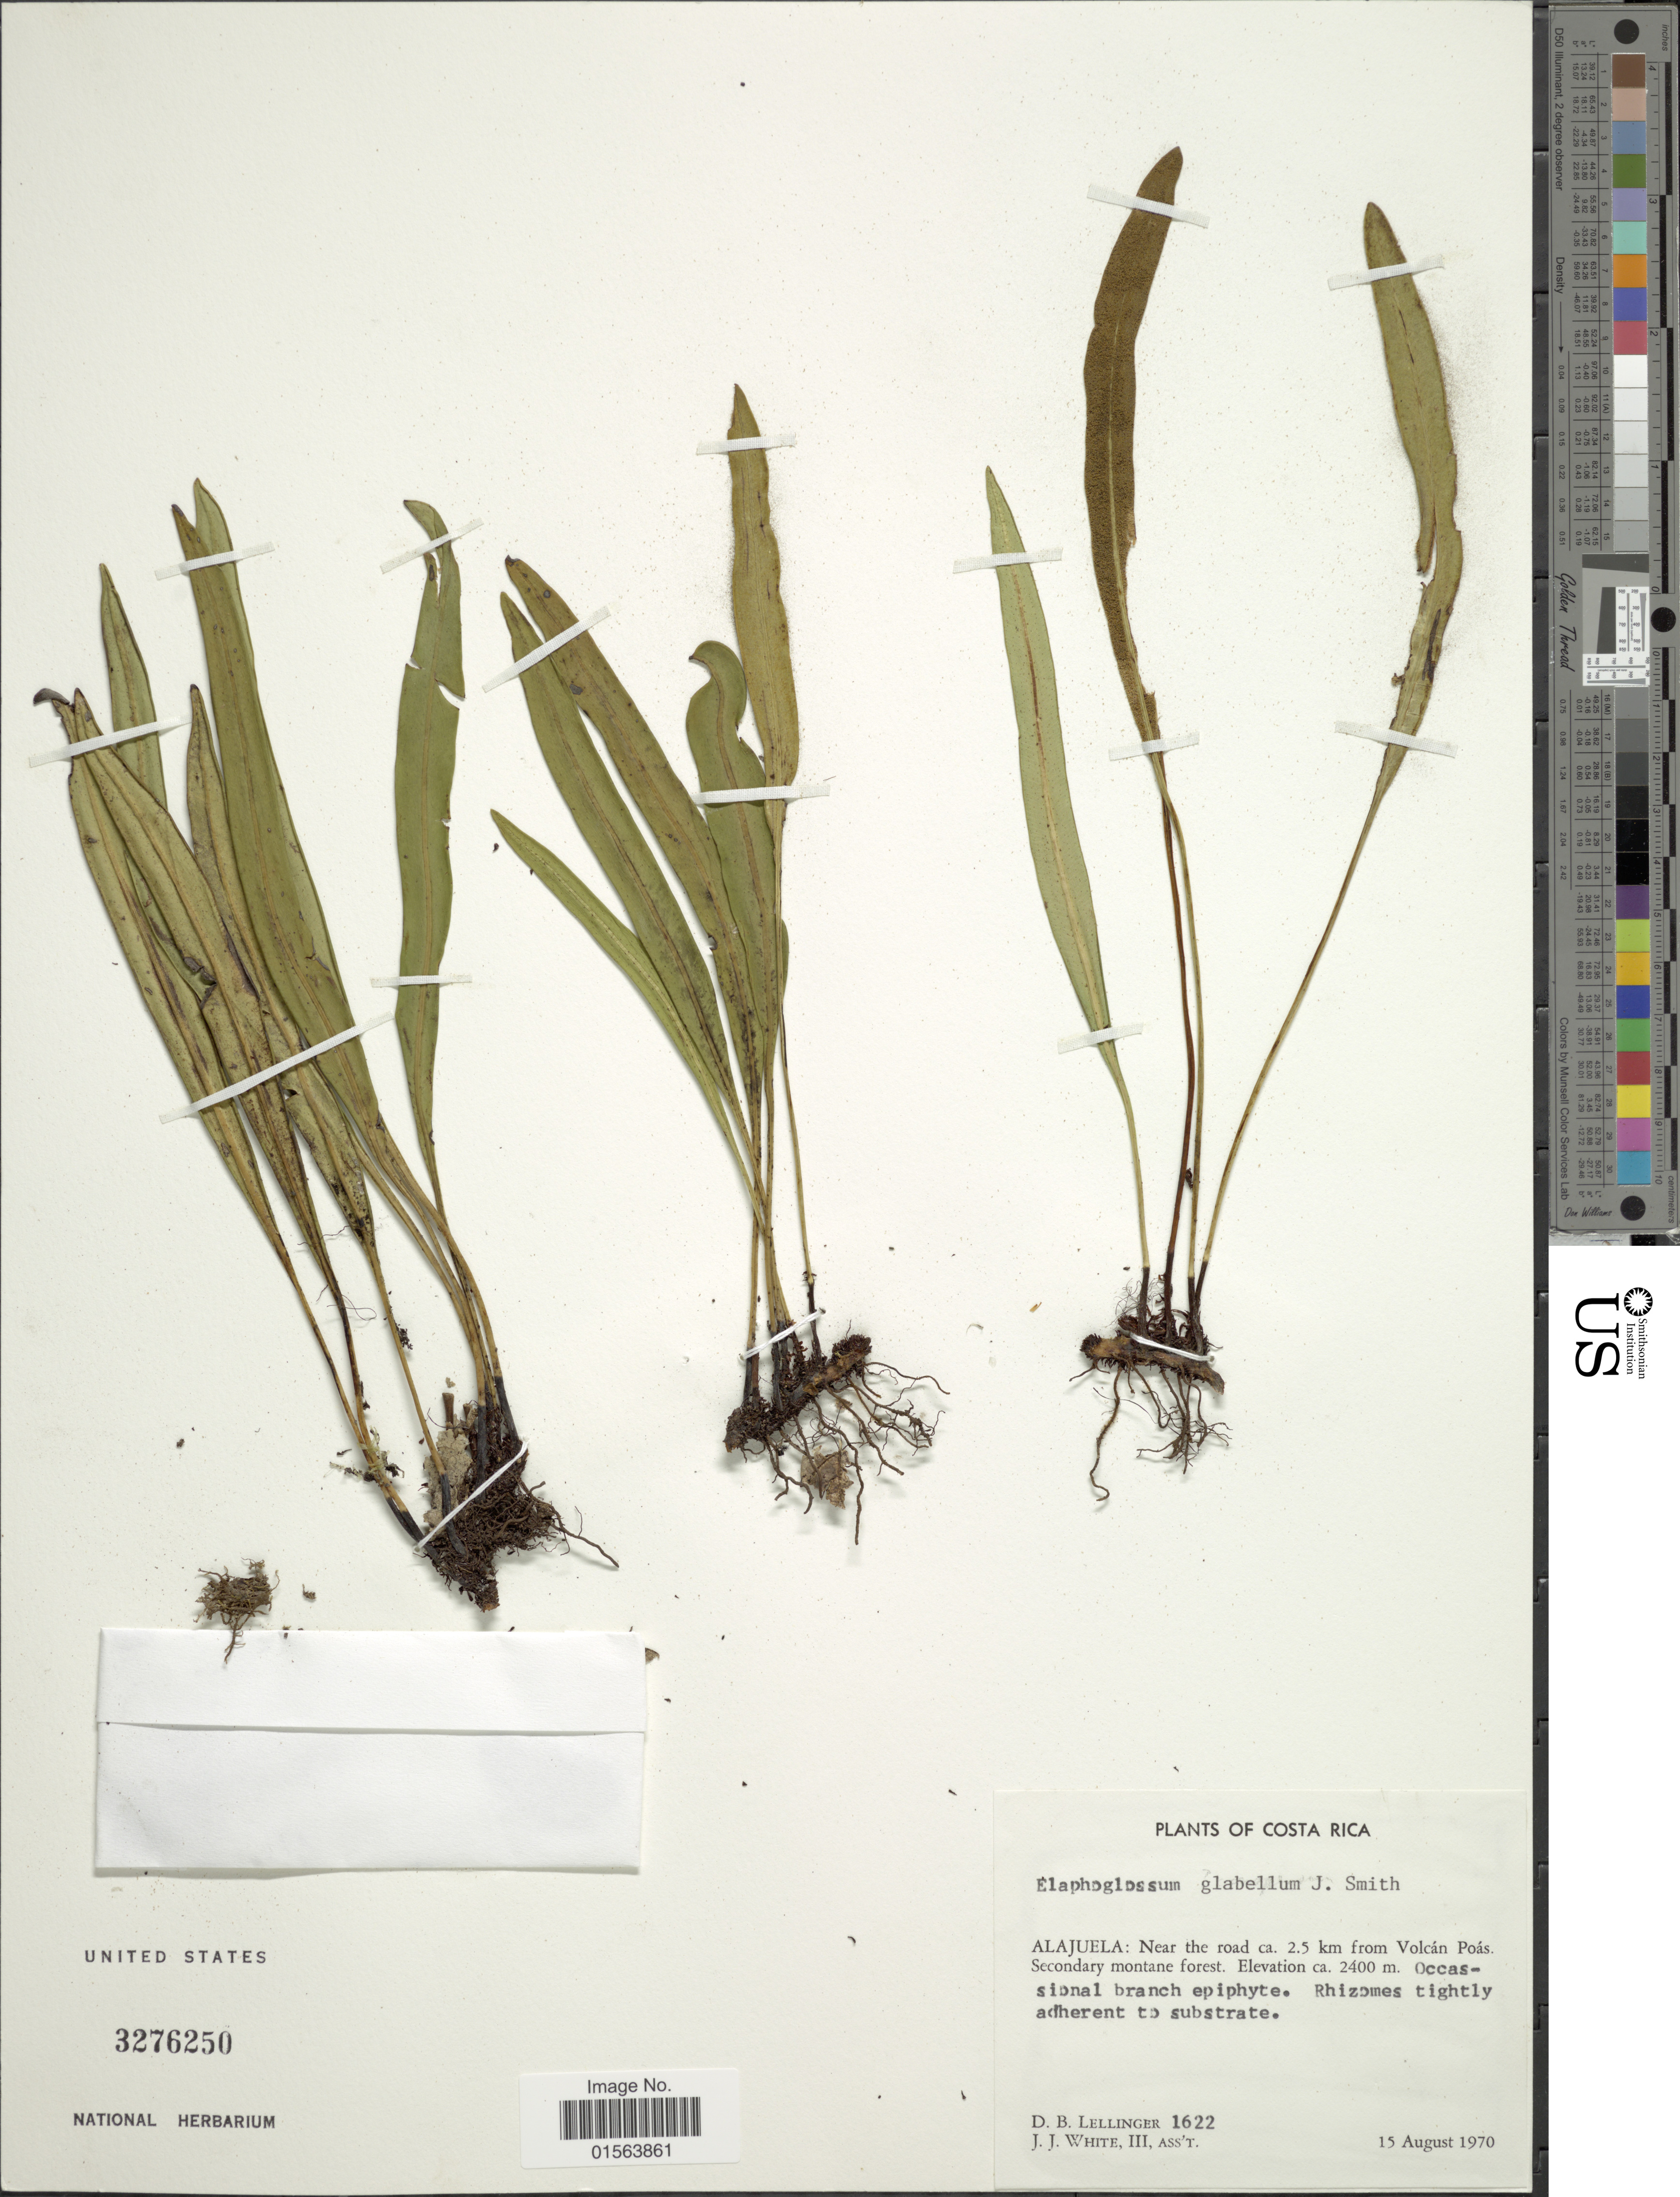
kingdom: Plantae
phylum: Tracheophyta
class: Polypodiopsida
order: Polypodiales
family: Dryopteridaceae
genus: Elaphoglossum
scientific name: Elaphoglossum glabellum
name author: J. Sm.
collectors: D. B. Lellinger & J. J. White III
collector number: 1622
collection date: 1970-08-15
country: Costa Rica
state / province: Alajuela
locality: Alajuela: near the road ca 2.5 km from Volcan Poas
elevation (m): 2400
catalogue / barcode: US 3276250